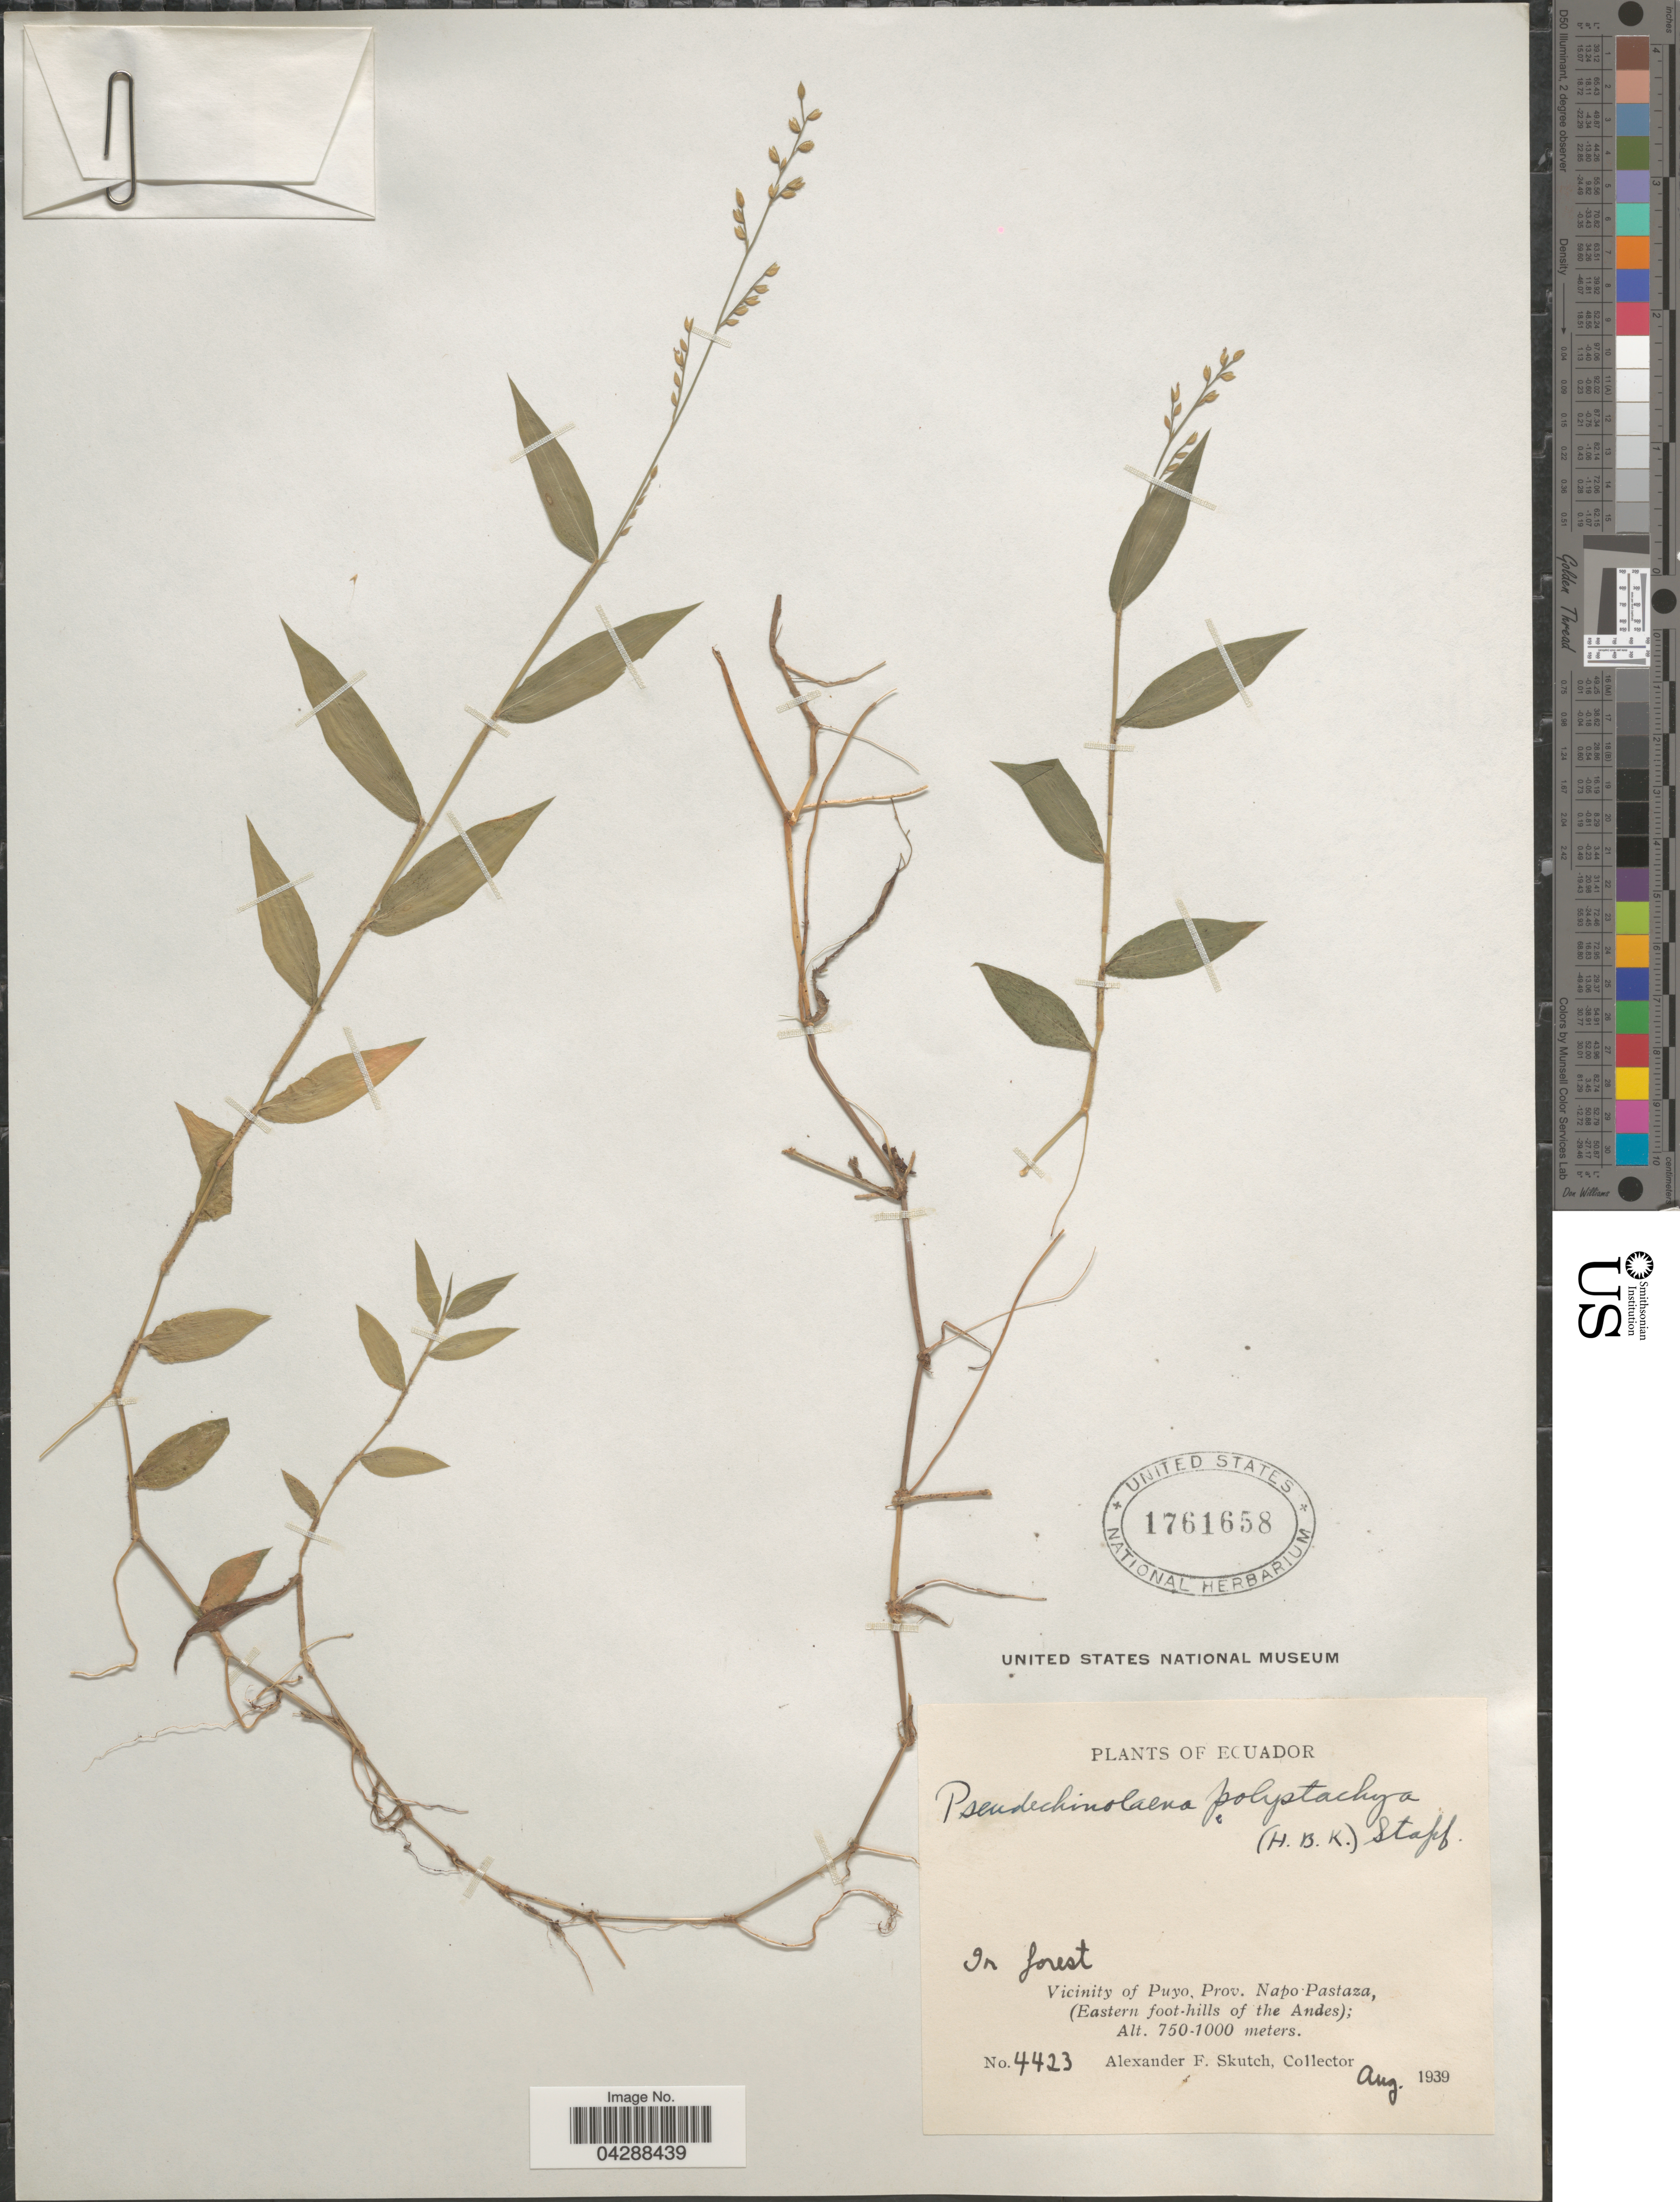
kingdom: Plantae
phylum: Tracheophyta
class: Liliopsida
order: Poales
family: Poaceae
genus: Pseudechinolaena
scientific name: Pseudechinolaena polystachya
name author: (Kunth) Stapf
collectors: A. F. Skutch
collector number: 4423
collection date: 1939-08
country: Ecuador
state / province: Napo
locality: In forest. Vicinity of Puyo, Prov. Napo Pastaza, (Eastern foot-hills of the Andes).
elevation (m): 750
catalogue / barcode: US 1761658